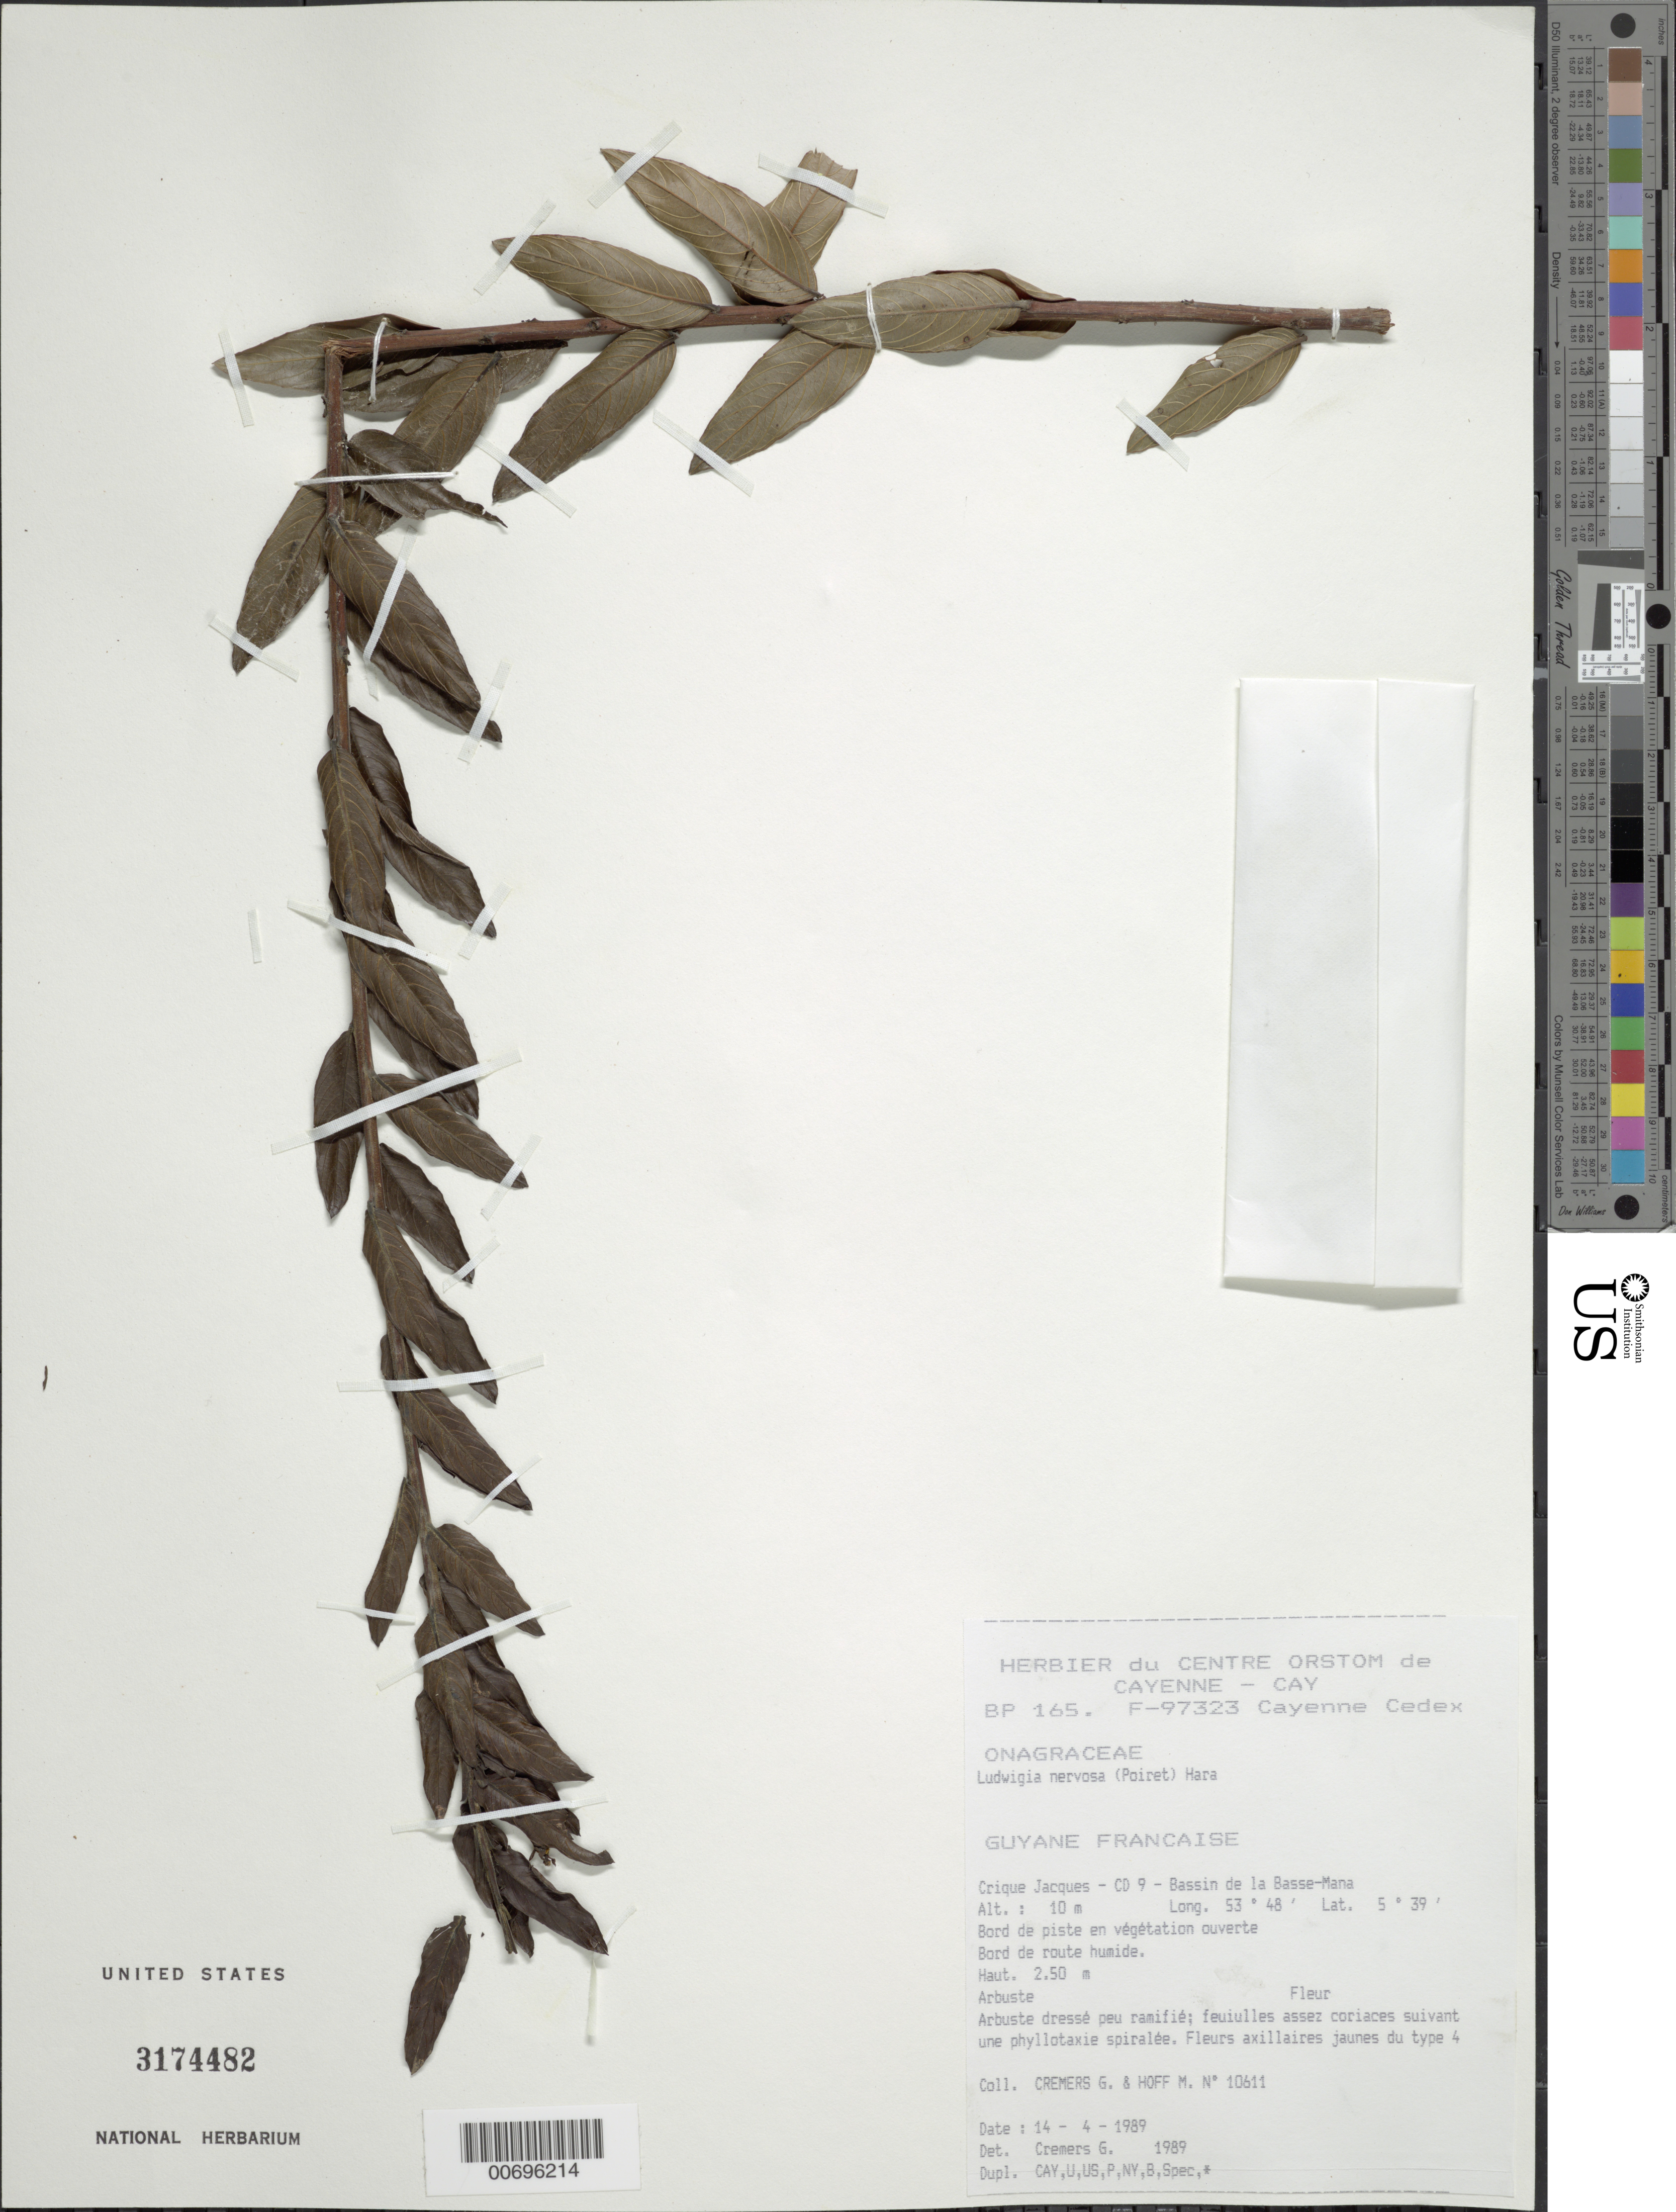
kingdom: Plantae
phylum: Tracheophyta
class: Magnoliopsida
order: Myrtales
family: Onagraceae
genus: Ludwigia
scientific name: Ludwigia nervosa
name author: (Poir.) H. Hara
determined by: Cremers, Georges A.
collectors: G. Cremers & M. Hoff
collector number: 10611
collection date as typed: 14-Apr-89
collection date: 1989-04-14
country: French Guiana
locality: Commune de Mana, Estuaire de la Mana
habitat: Along trail, in open vegetation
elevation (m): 10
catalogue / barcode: US 3174482